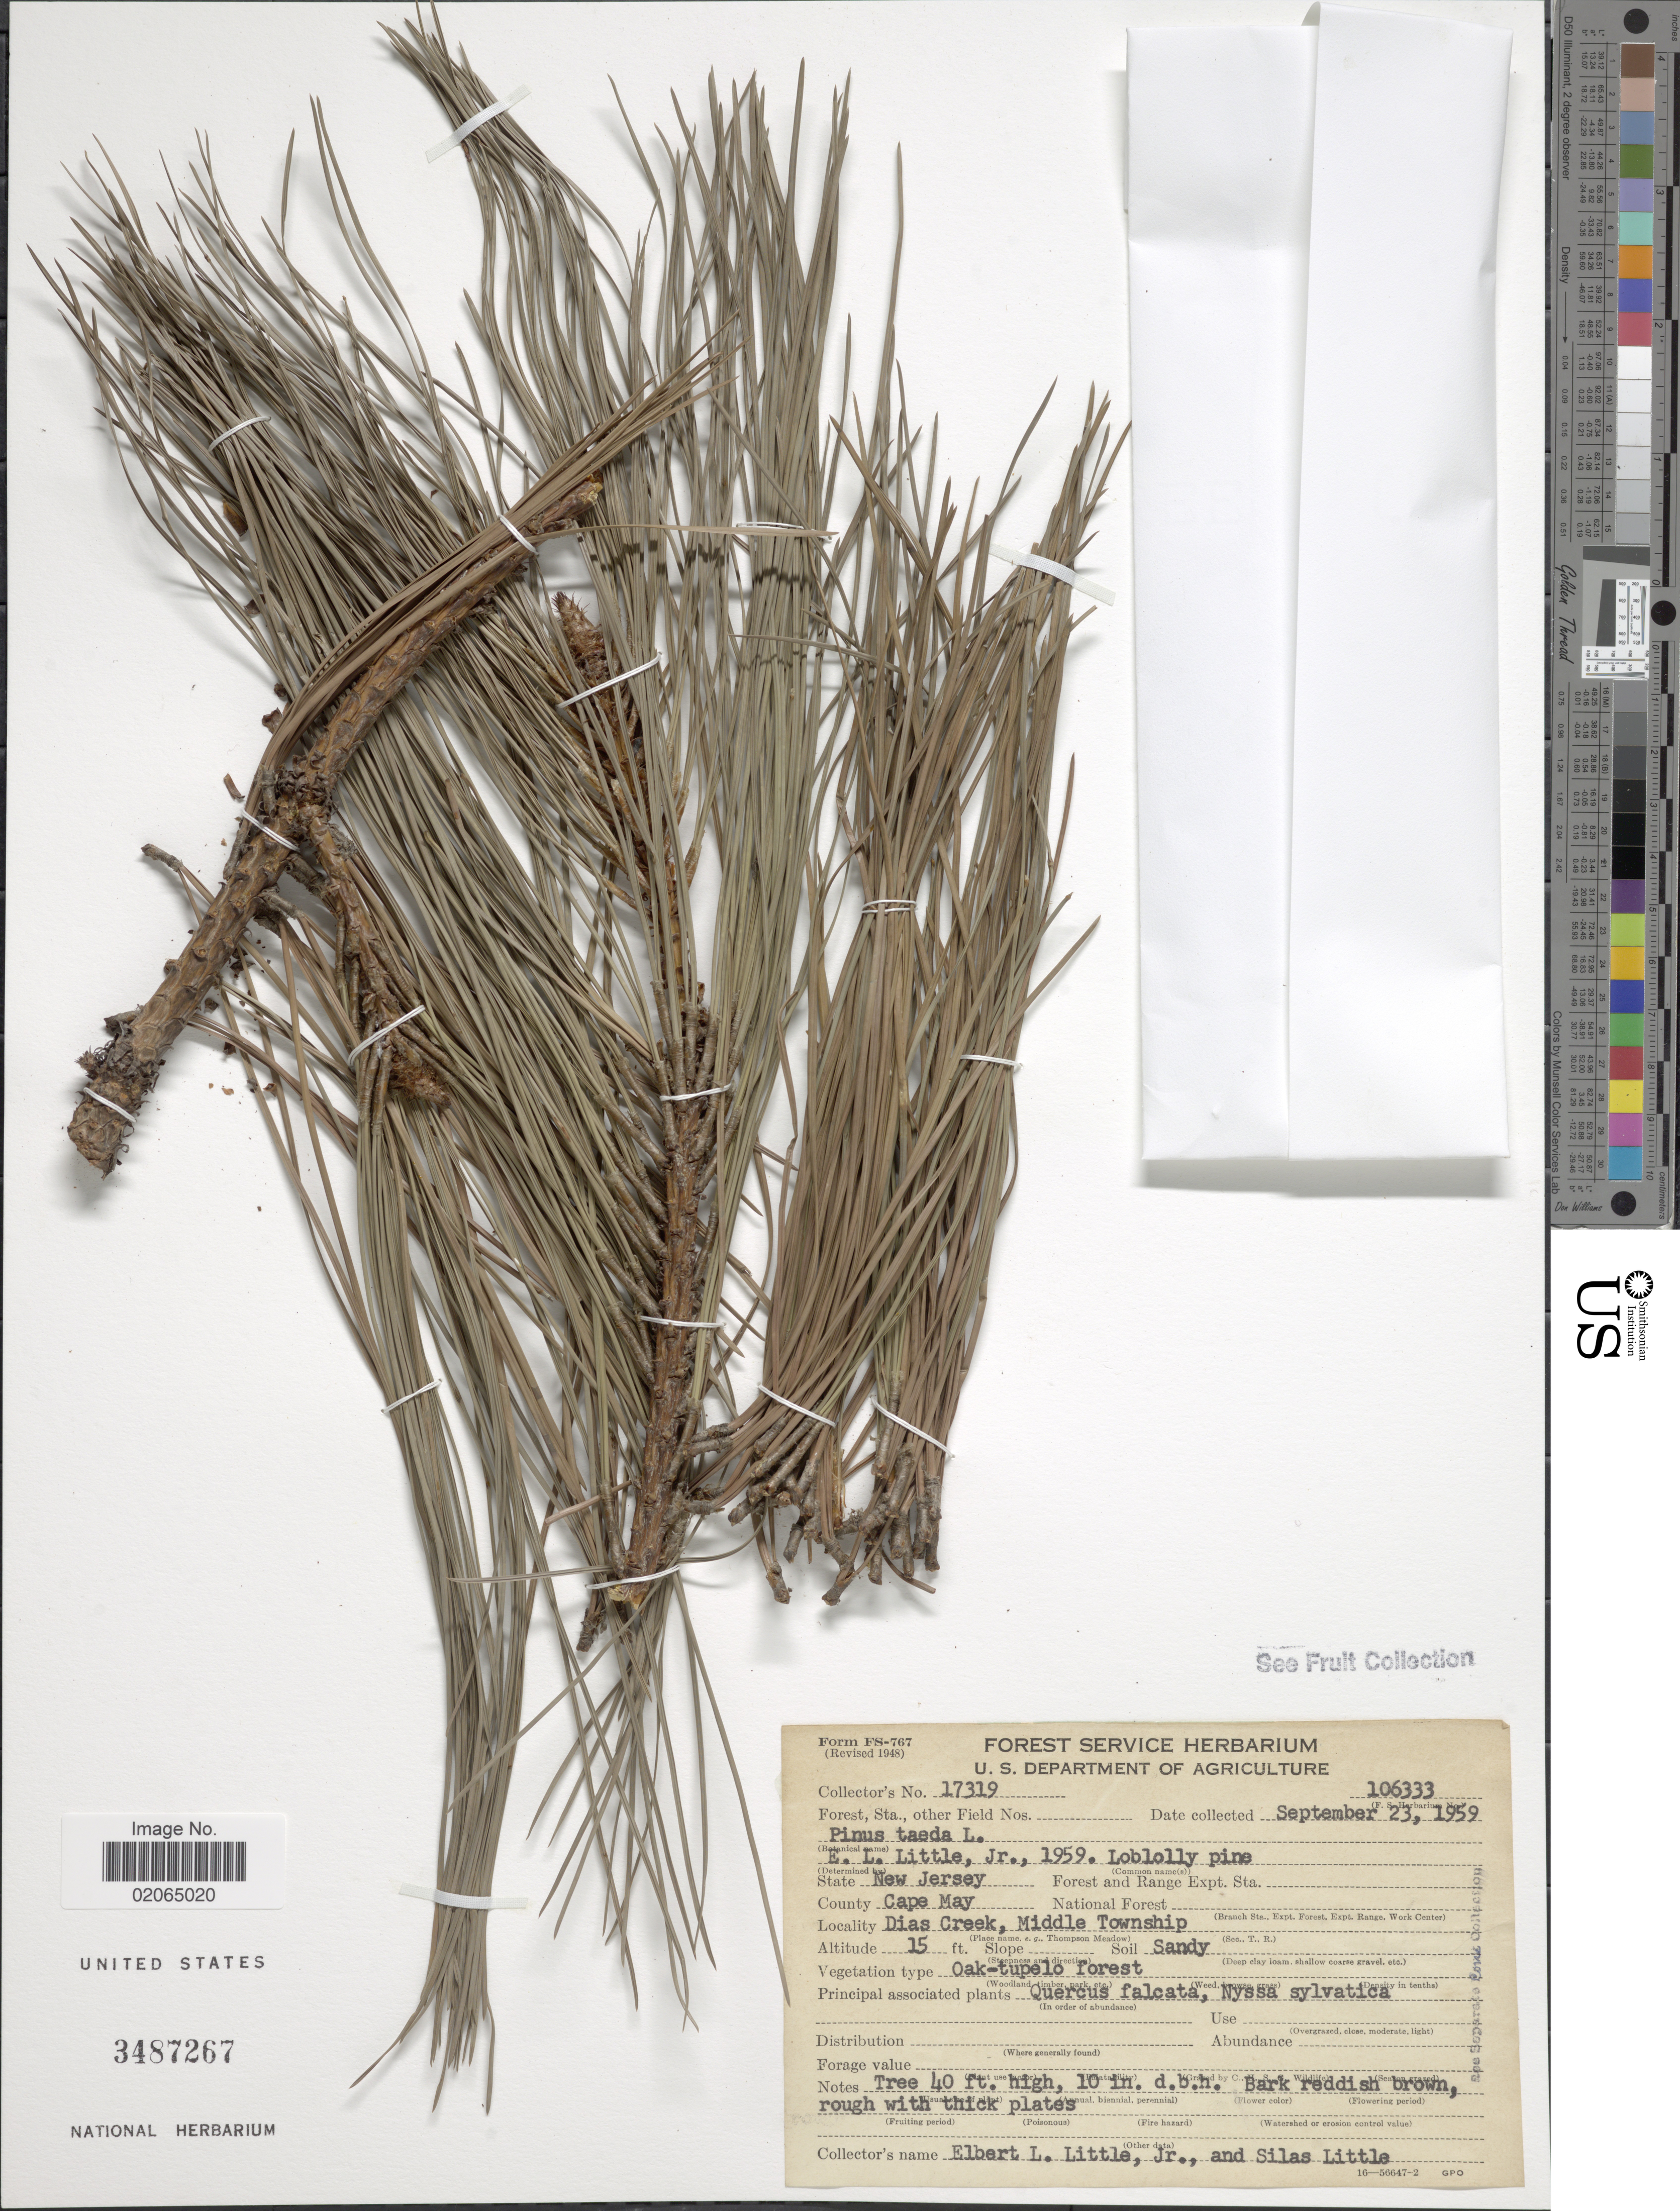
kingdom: Plantae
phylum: Tracheophyta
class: Pinopsida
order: Pinales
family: Pinaceae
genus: Pinus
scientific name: Pinus taeda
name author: L.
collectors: E. L. Little & S. Little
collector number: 17319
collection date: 1959-09-23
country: United States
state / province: New Jersey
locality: County Cape May, Dias Creek, Middle Township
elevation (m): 5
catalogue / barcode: US 3487267